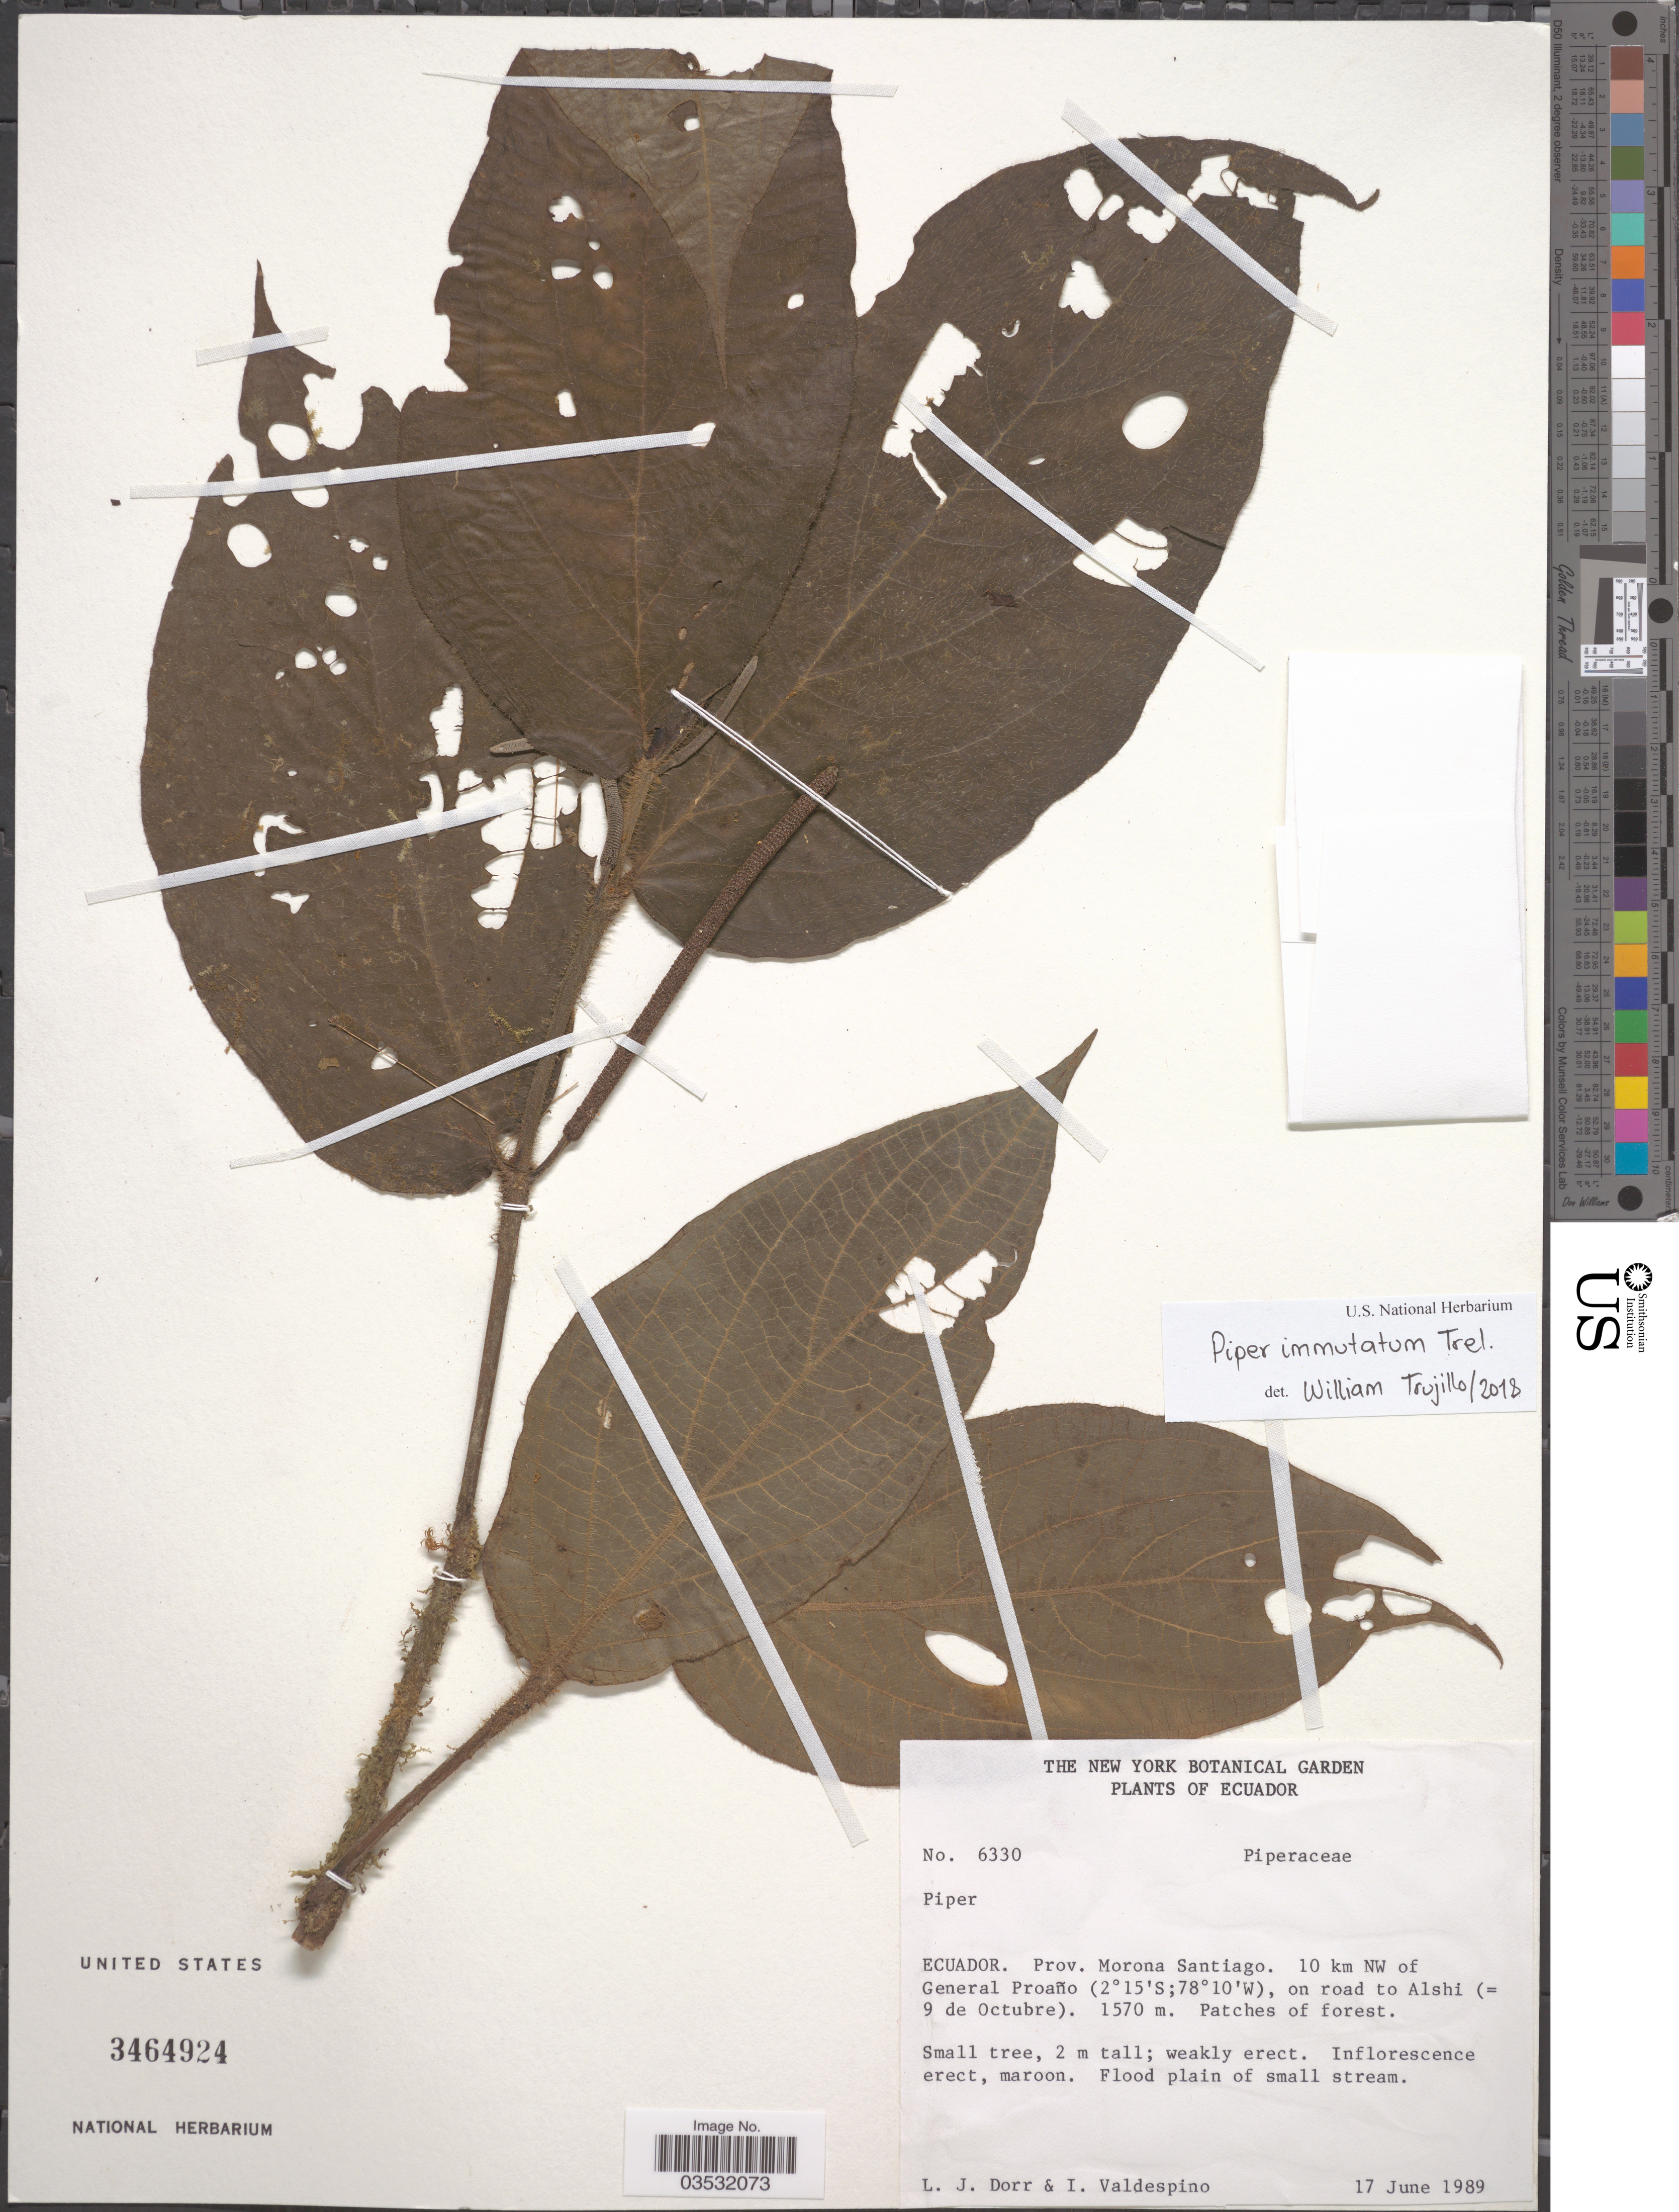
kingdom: Plantae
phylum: Tracheophyta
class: Magnoliopsida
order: Piperales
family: Piperaceae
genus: Piper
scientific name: Piper immutatum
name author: Trel.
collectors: L. J. Dorr & I. Valdespino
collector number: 6330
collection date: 1989-06-17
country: Ecuador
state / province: Morona-Santiago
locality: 10 km NW of General Proaño, on road to Alshi (= 9 de Octubre).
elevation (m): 1570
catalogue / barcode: US 3464924